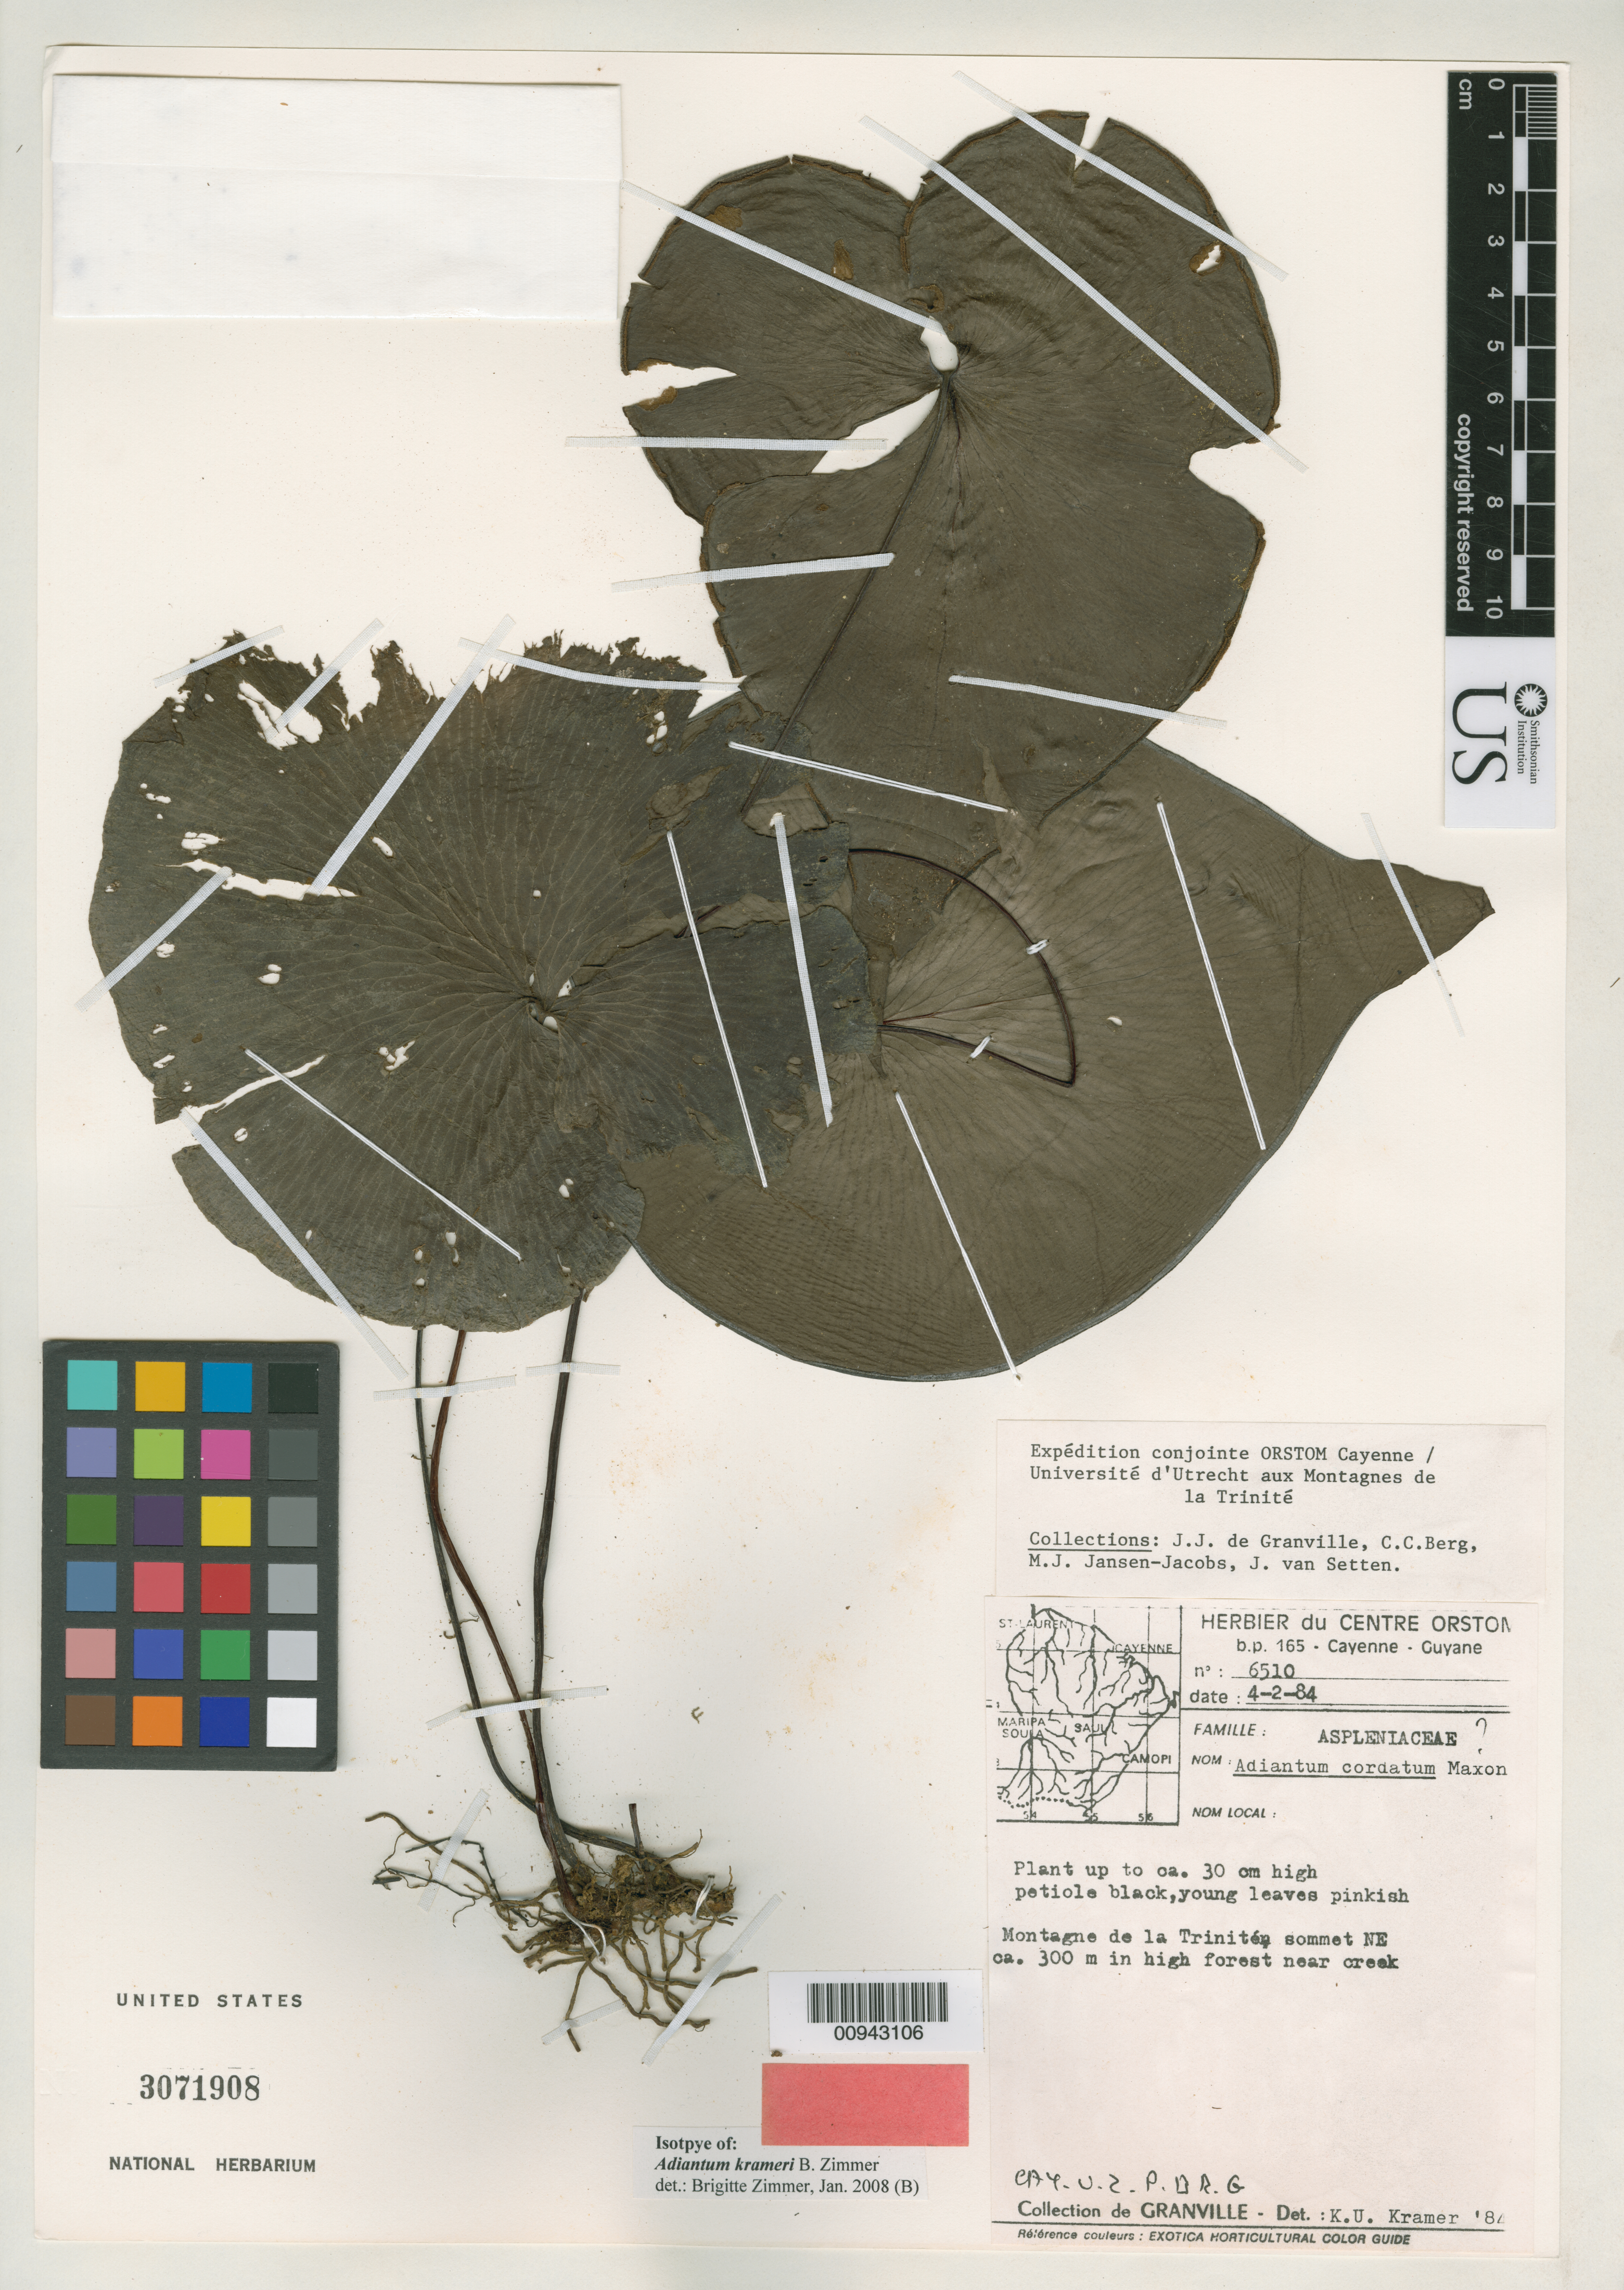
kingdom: Plantae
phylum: Tracheophyta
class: Polypodiopsida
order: Polypodiales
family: Pteridaceae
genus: Adiantum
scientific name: Adiantum krameri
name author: B. Zimmer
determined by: Zimmer, B.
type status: Isotype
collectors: J.-J. de Granville, C. C. Berg, M. J. Jansen-Jacobs & J. van Setten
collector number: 6510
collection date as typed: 04 Feb 1984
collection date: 1984-02-04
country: French Guiana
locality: Montagne de la Trinité sommet NE.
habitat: High forest near creek.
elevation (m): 300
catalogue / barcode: US 3071908